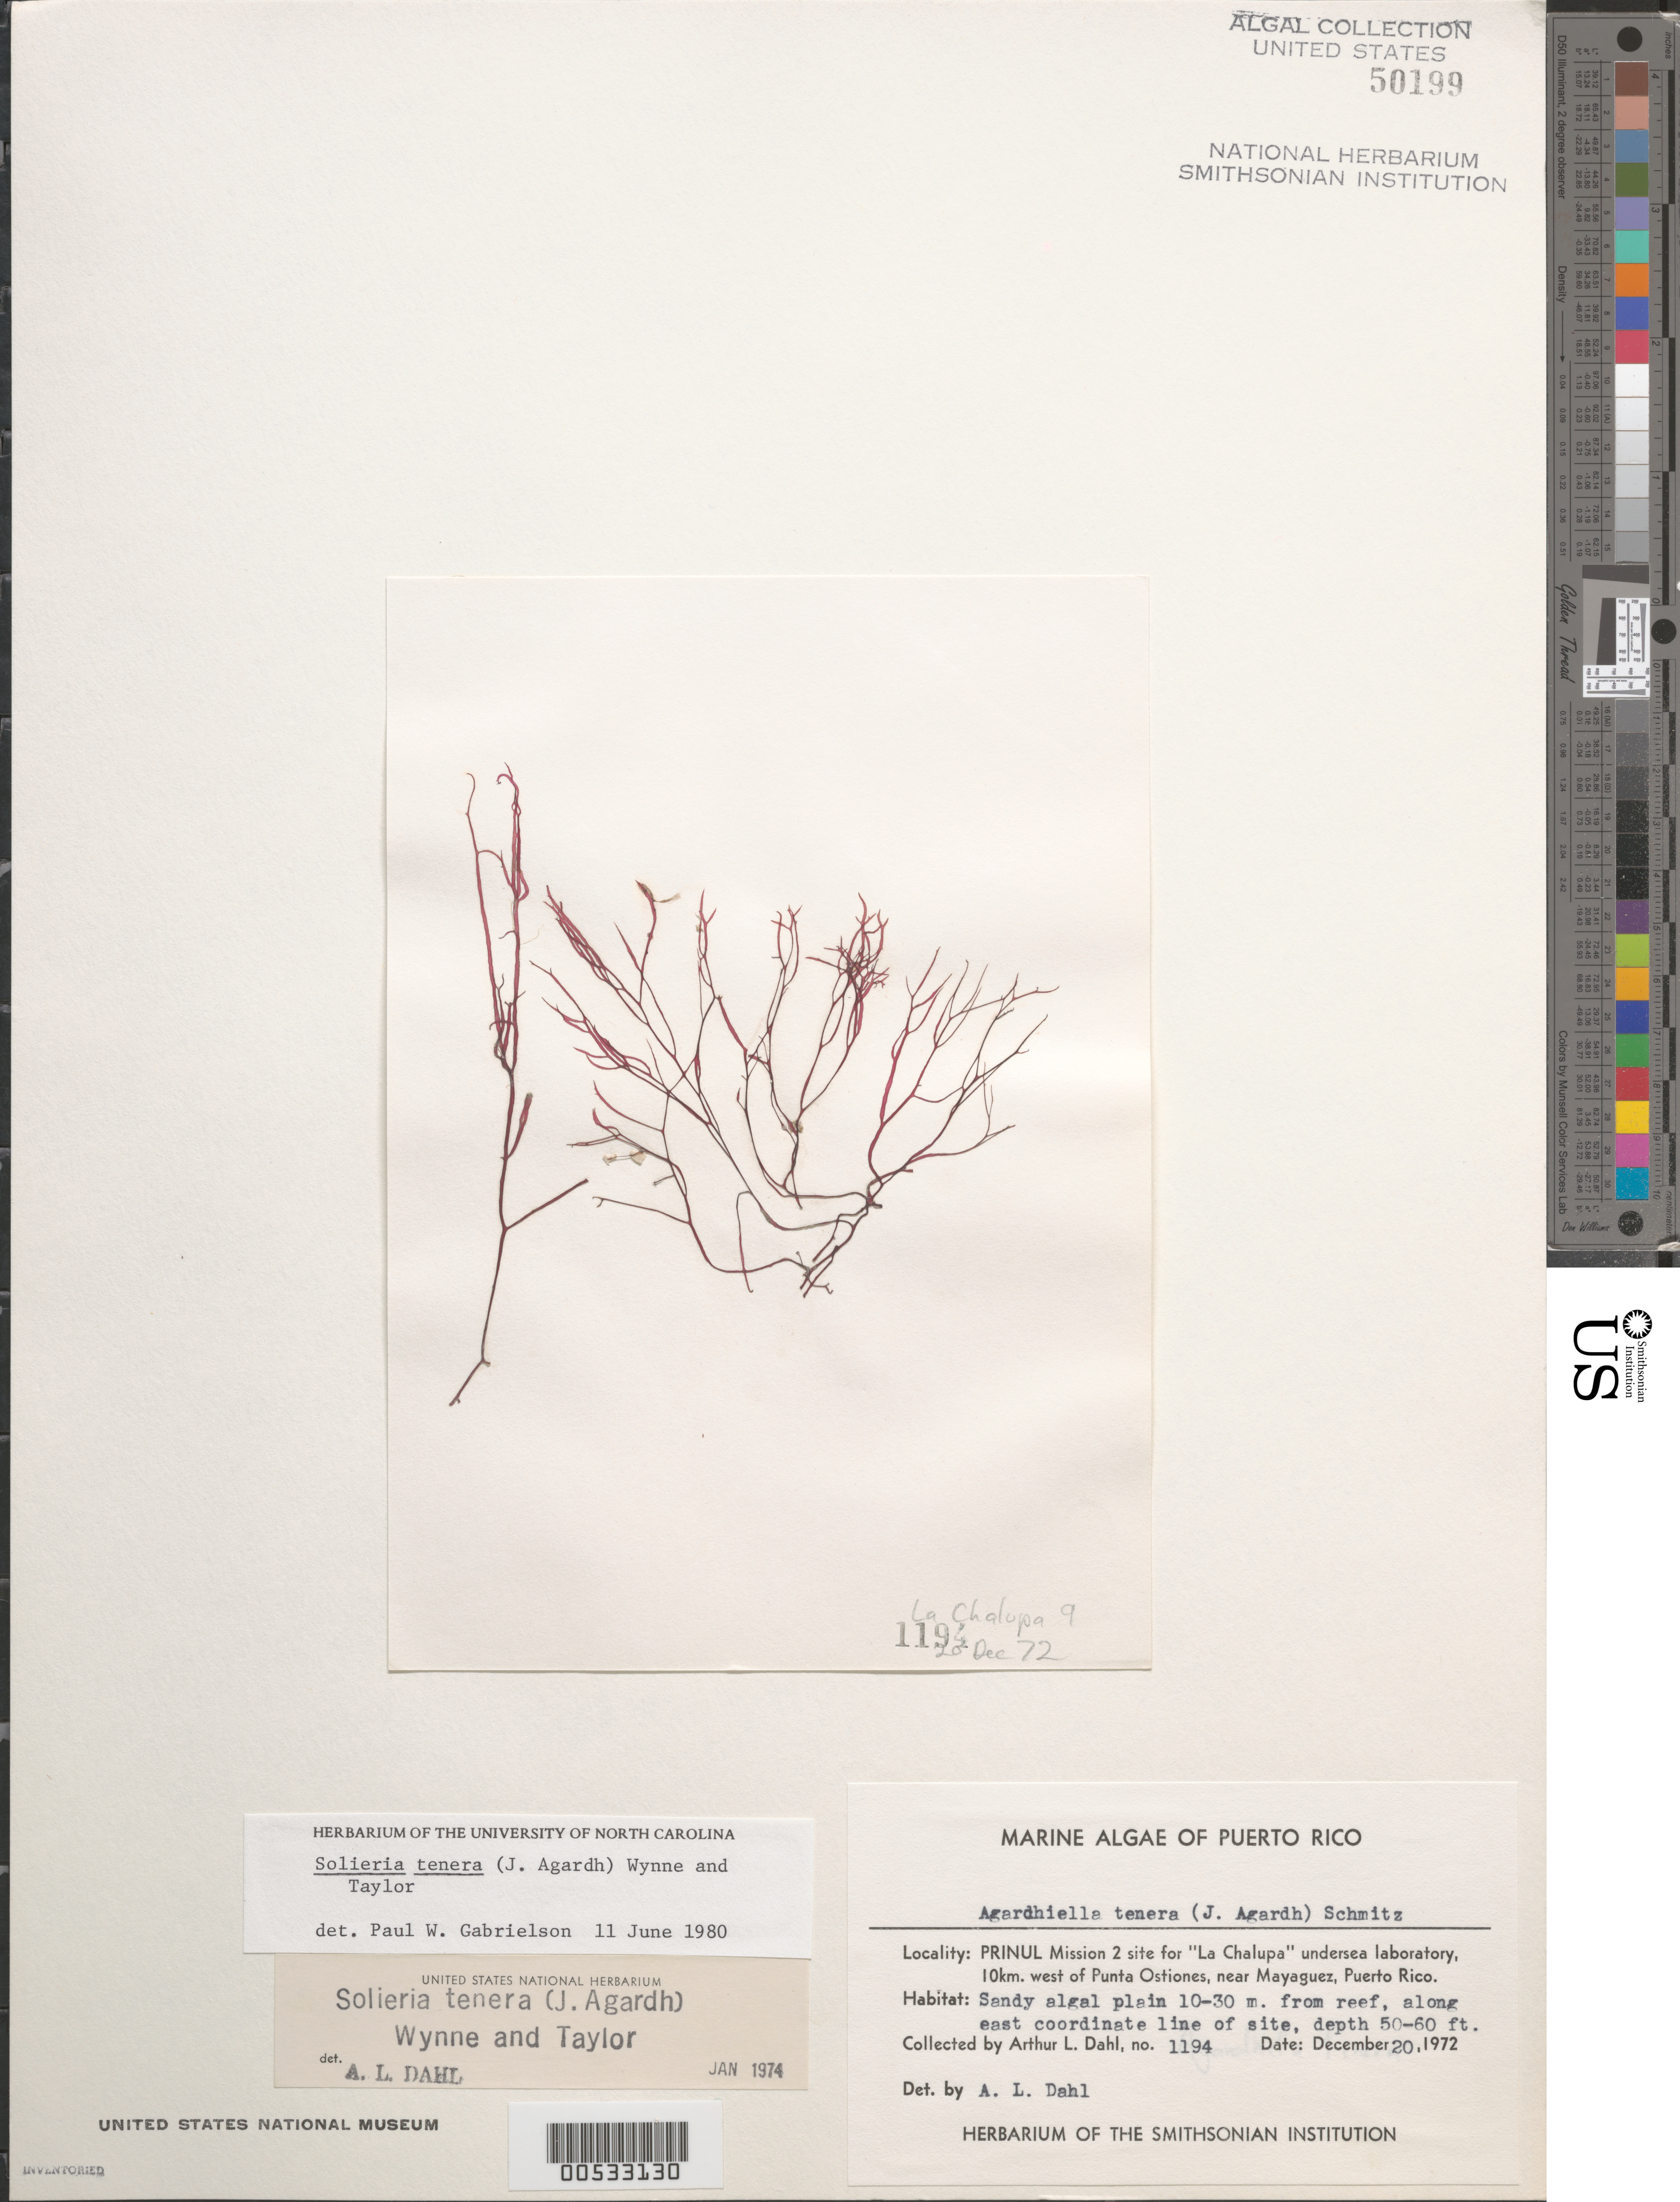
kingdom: Plantae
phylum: Rhodophyta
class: Florideophyceae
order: Gigartinales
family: Solieriaceae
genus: Solieria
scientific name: Solieria filiformis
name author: (Kütz.) P.W. Gabrielson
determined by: Algae name updating Project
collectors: A. Dahl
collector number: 1194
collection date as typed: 20 Dec 1972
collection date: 1972-12-20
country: Puerto Rico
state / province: Mayaguez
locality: La chalupa undersea laboratory, 10 km west of punta ostiones, near mayaguez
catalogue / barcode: US 50199